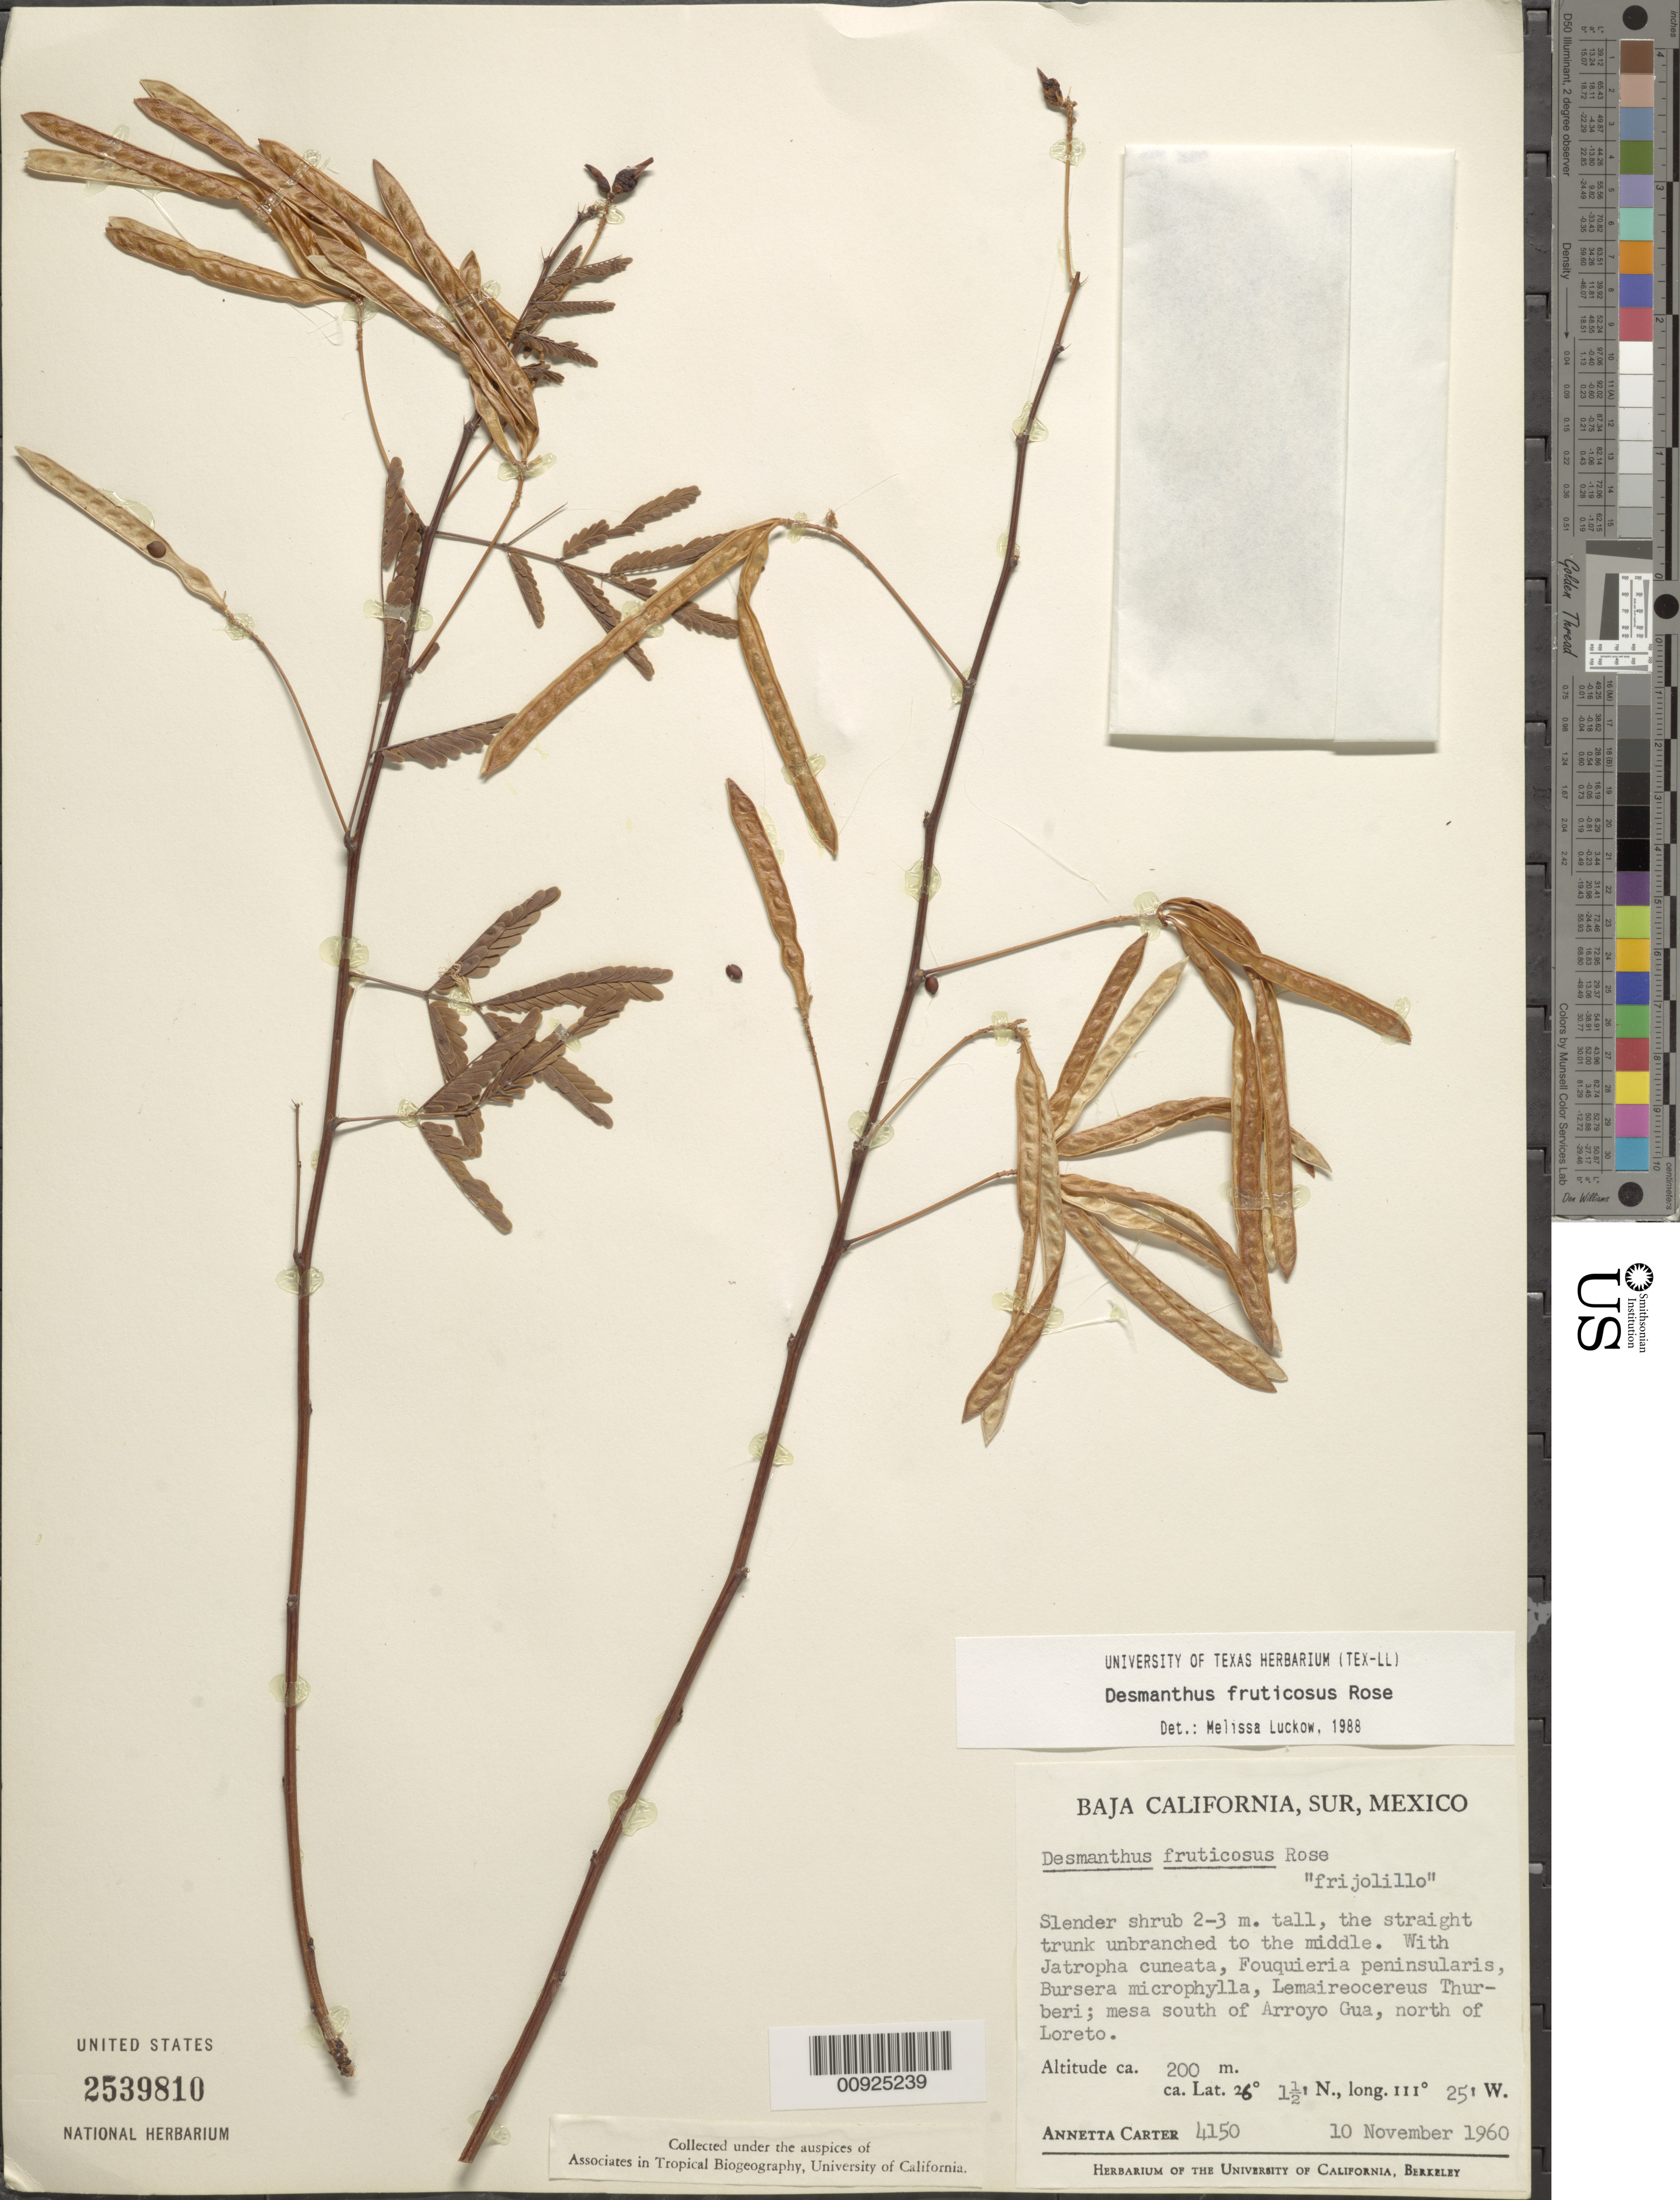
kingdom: Plantae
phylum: Tracheophyta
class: Magnoliopsida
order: Fabales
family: Fabaceae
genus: Desmanthus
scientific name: Desmanthus fruticosus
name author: Rose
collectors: A. Carter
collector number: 4150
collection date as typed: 10 Nov 1960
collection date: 1960-11-10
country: Mexico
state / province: Baja California Sur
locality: Mesa south of Arroyo Gua, north of Loreto, Baja California Sur.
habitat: Mesa. With Jatropha cuneata, Fouquieria peninsularis, Bursera microphylla, Lemaireocereus thurberi.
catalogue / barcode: US 2539810